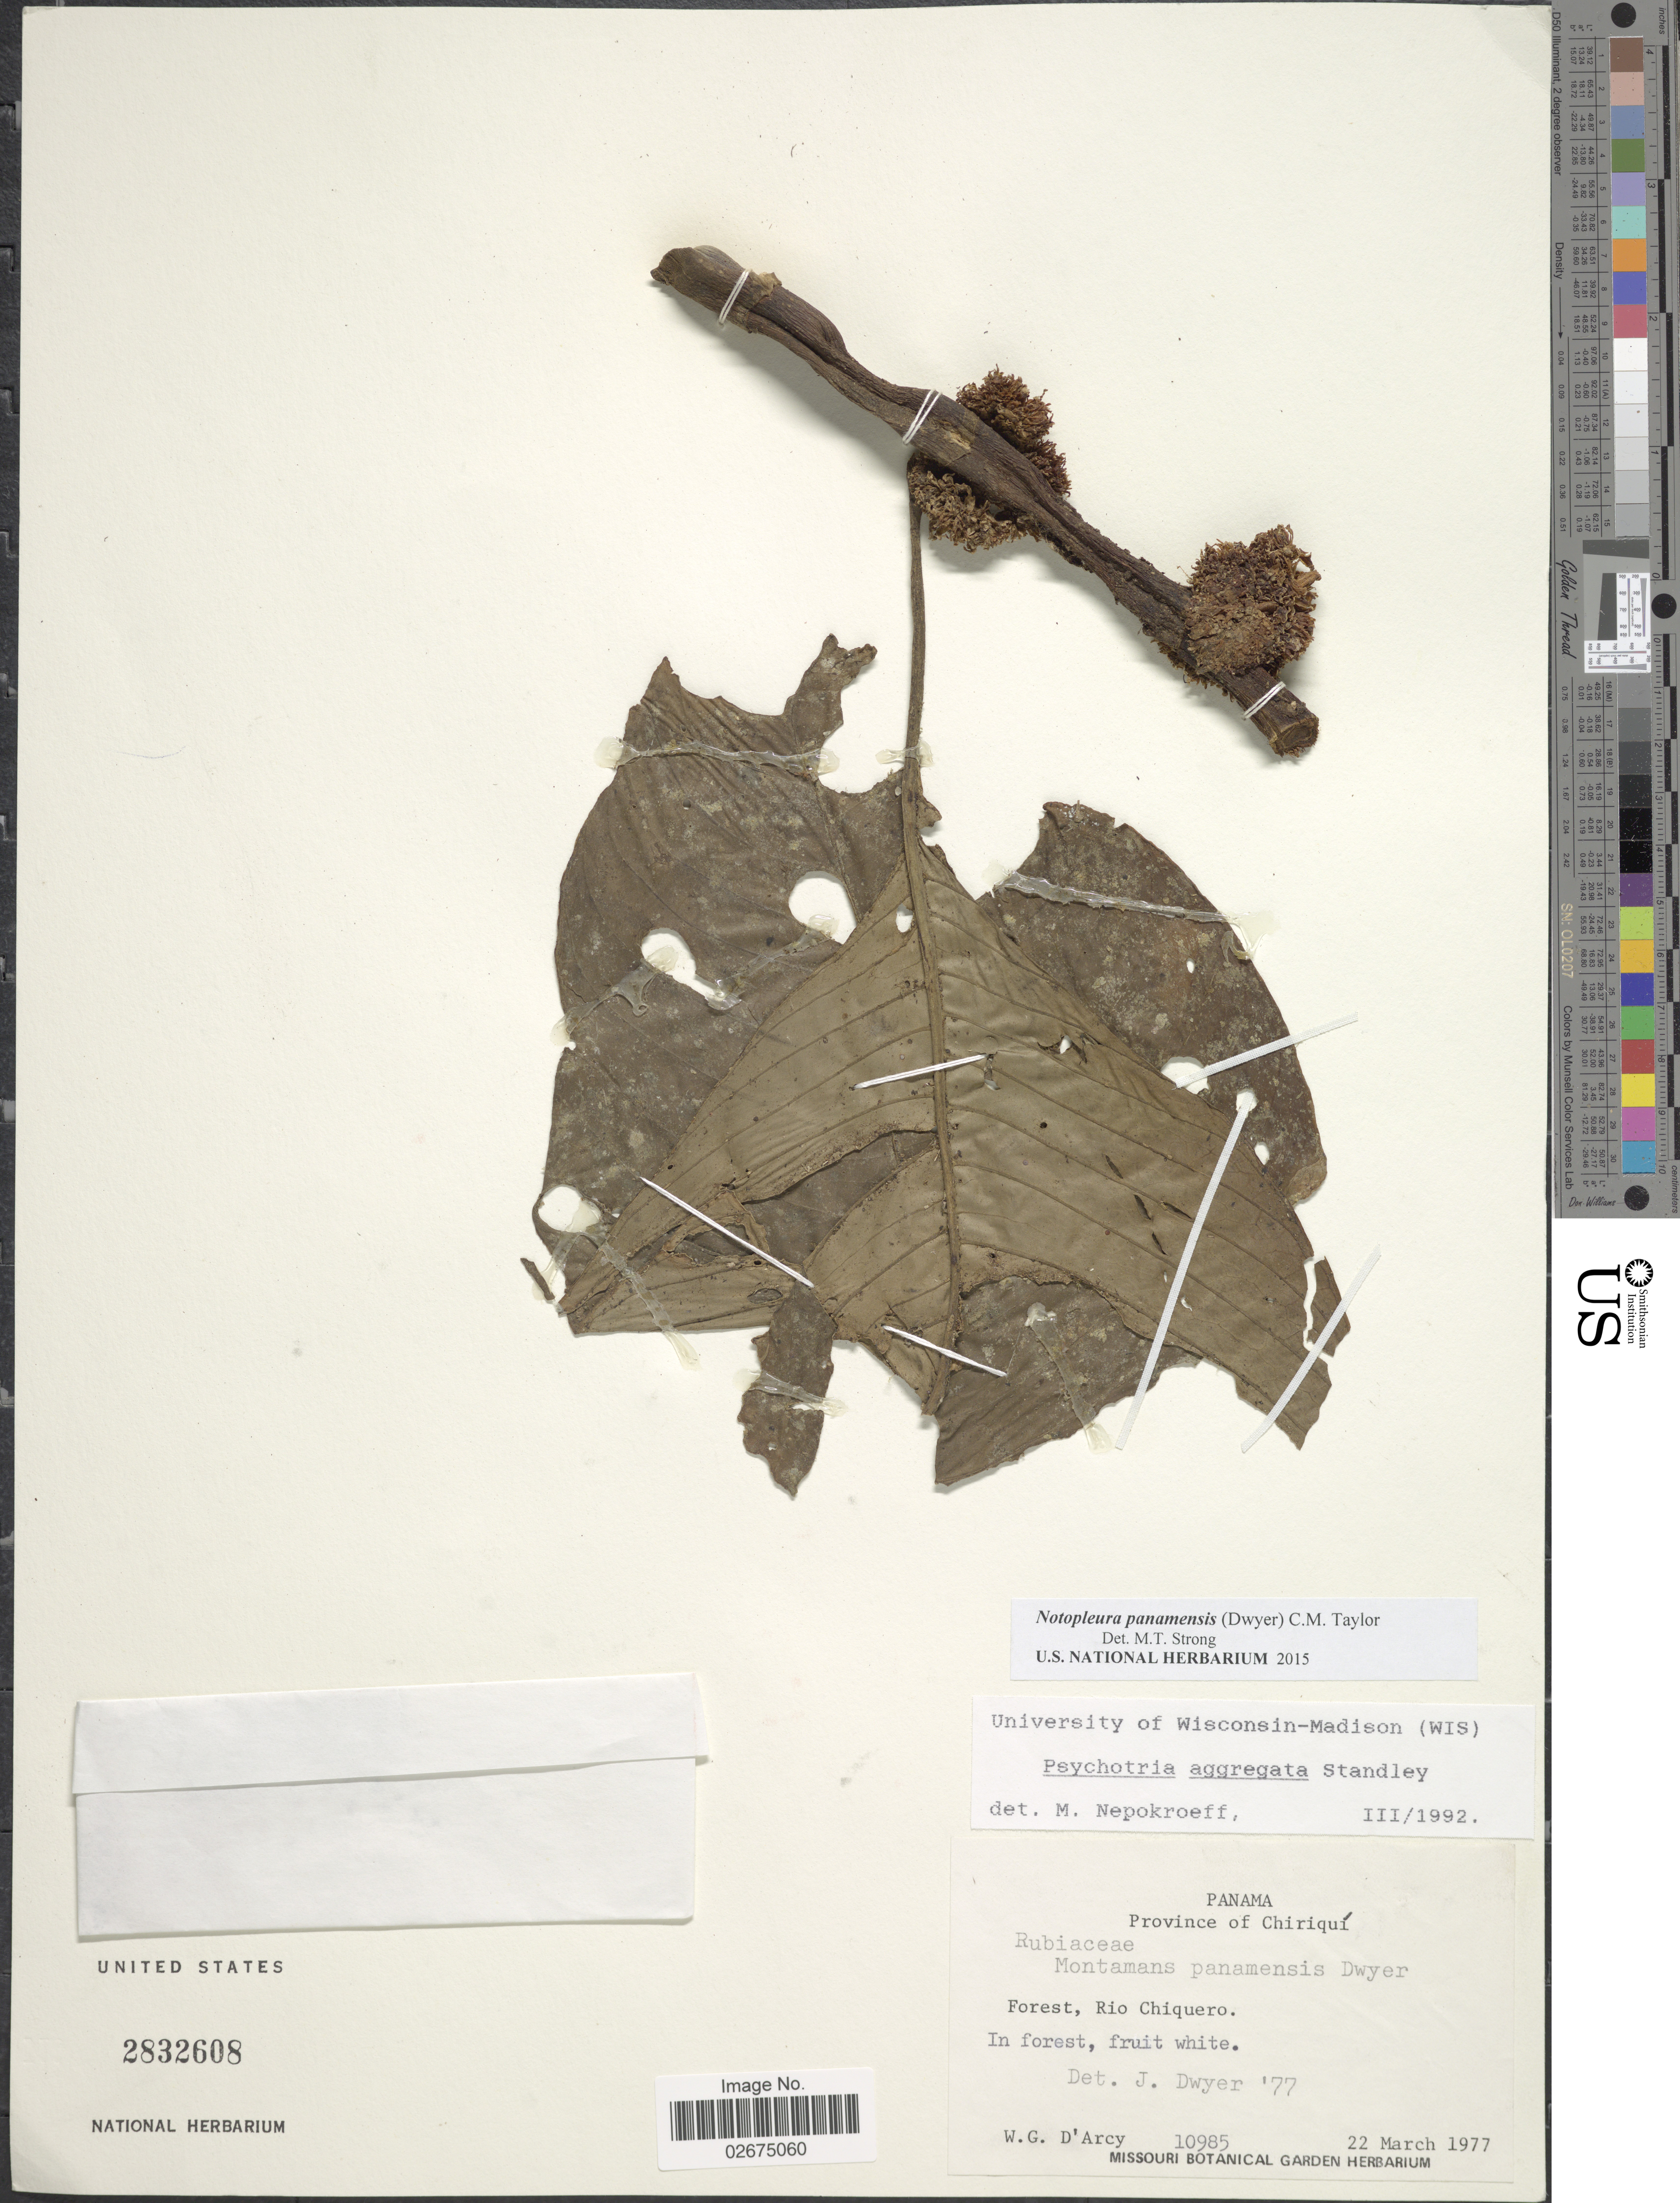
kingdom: Plantae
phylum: Tracheophyta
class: Magnoliopsida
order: Gentianales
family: Rubiaceae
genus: Notopleura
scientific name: Notopleura panamensis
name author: (Dwyer) C.M. Taylor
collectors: W. G. D'Arcy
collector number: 10985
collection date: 1977-03-22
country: Panama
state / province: Chiriqui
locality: Forest, Rio Chiquero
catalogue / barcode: US 2832608